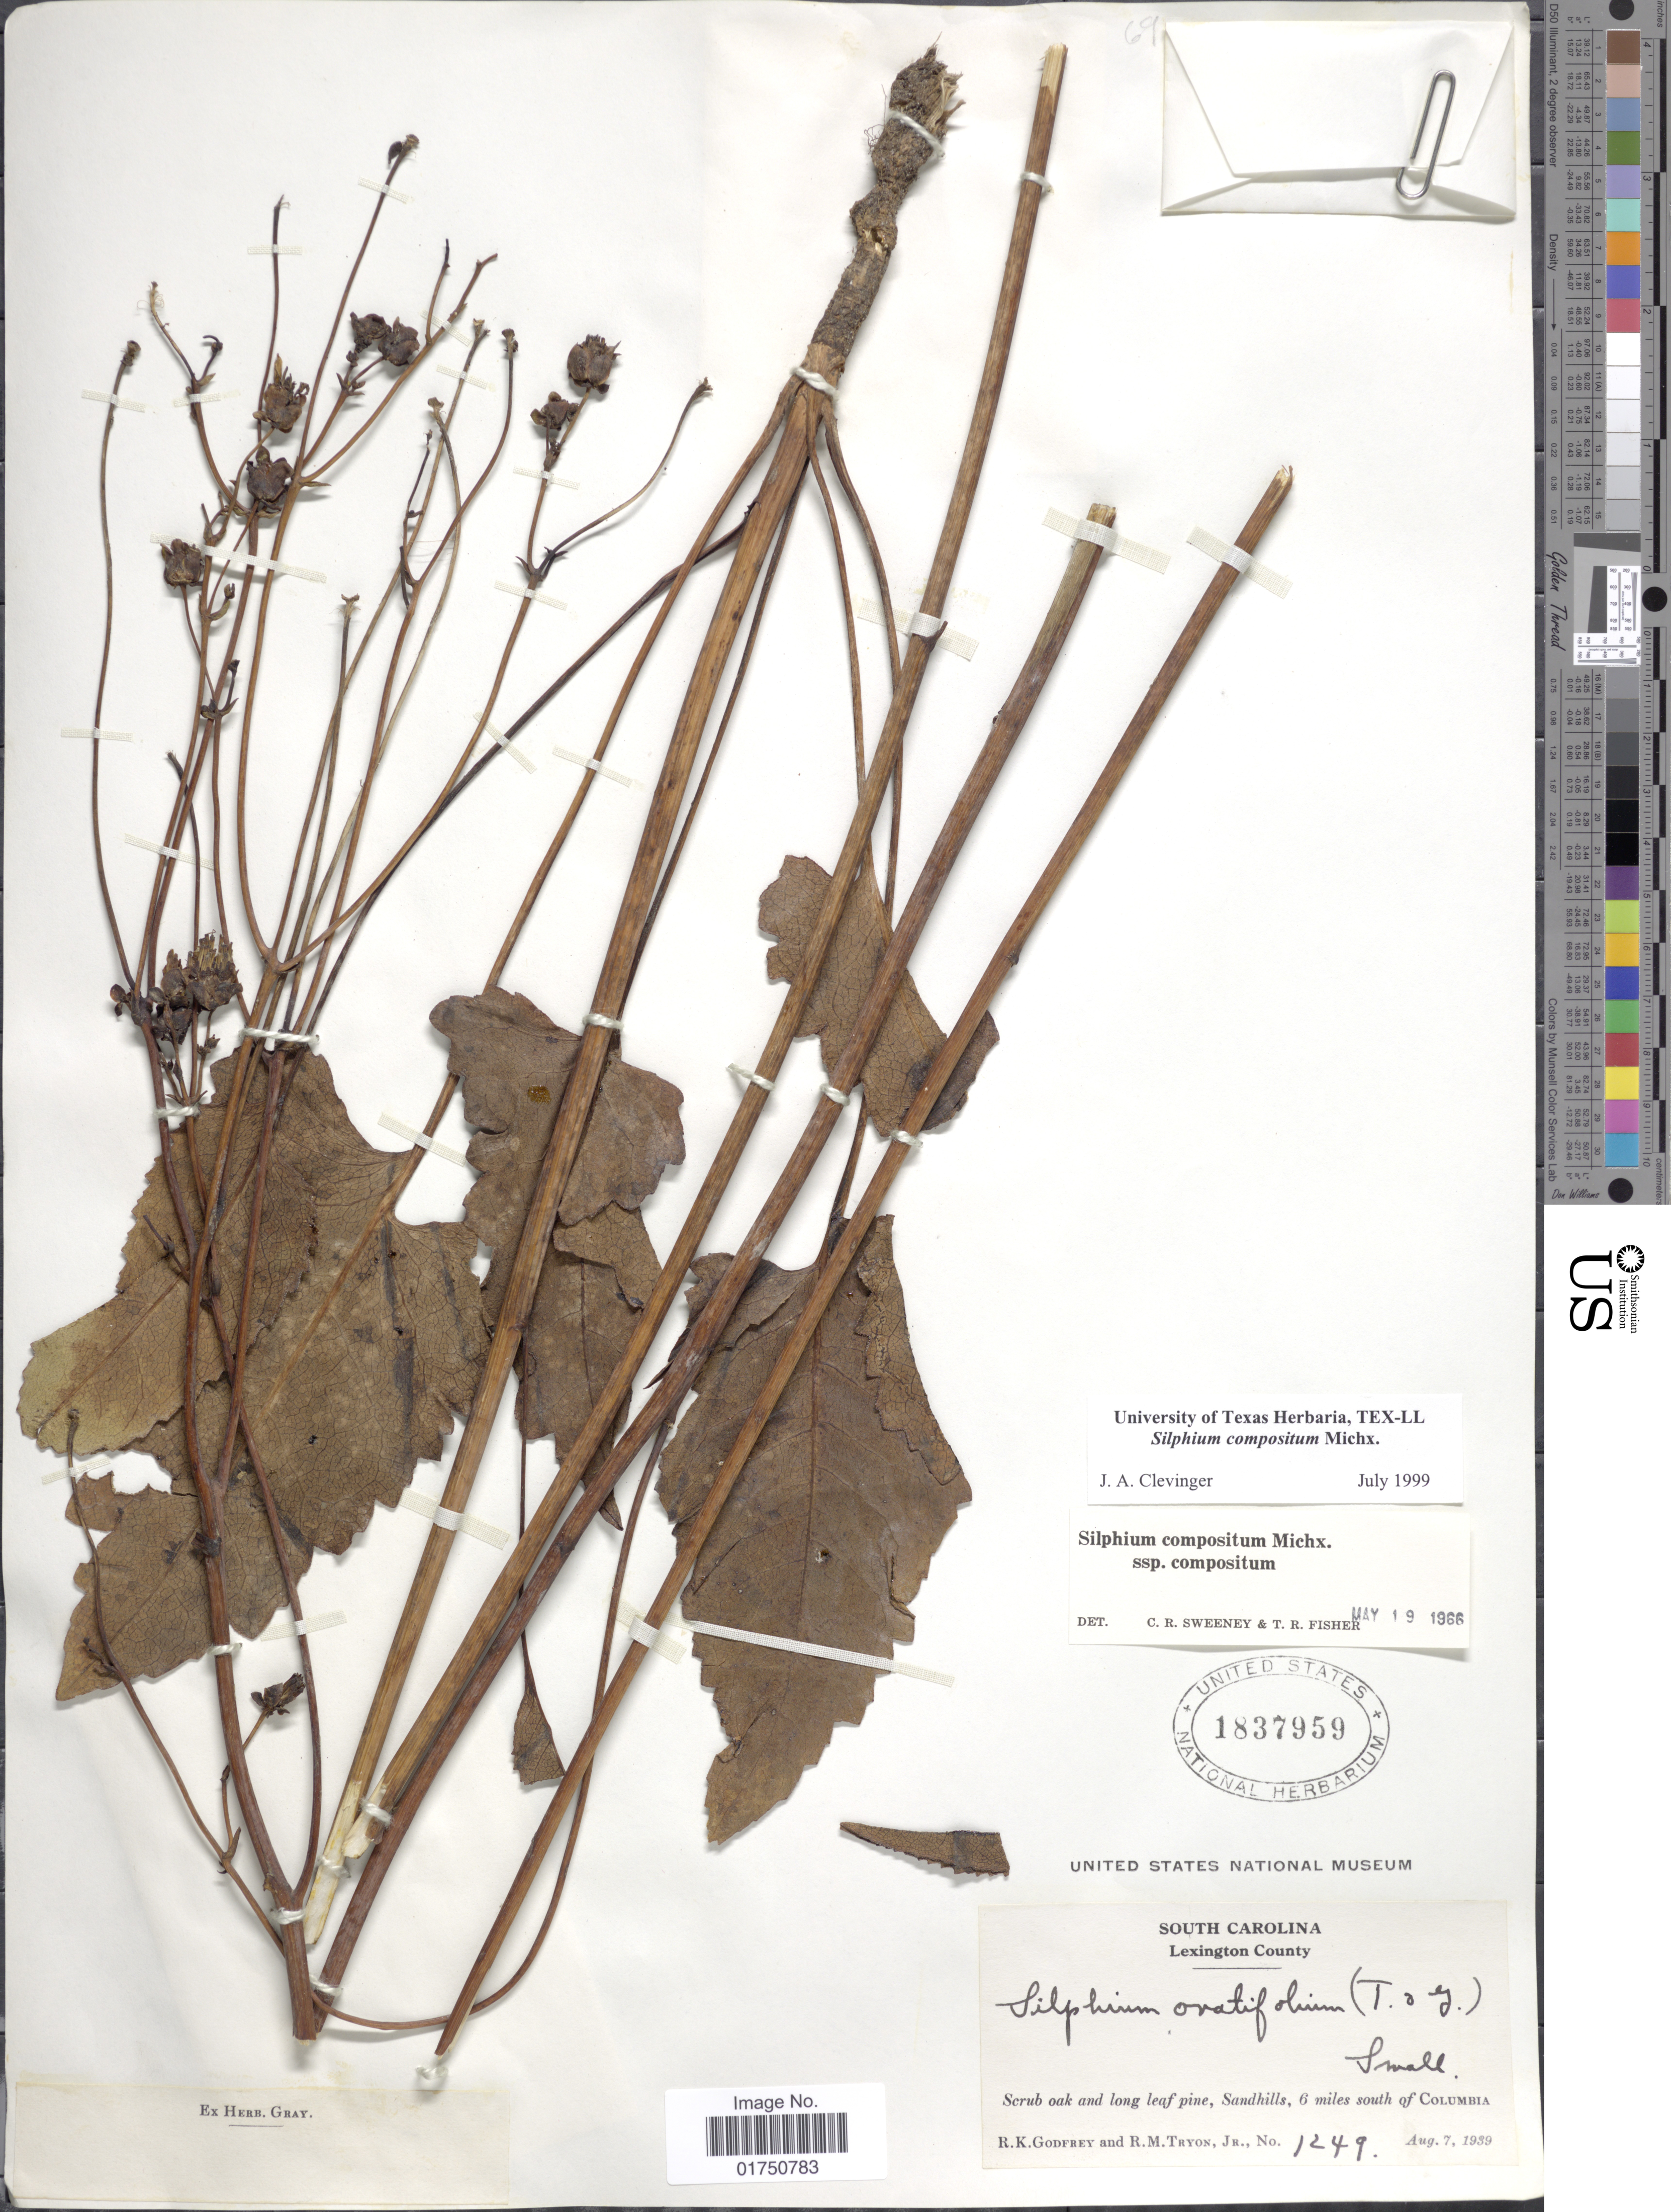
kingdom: Plantae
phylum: Tracheophyta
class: Magnoliopsida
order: Asterales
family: Asteraceae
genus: Silphium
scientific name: Silphium compositum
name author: Michx.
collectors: R. K. Godfrey & R. M. Tryon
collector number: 1249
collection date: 1939-08-07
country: United States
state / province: South Carolina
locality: Lexington County. Scrub oak and long leaf pine, Sandhills, 6 miles south of Columbia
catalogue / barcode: US 1837959